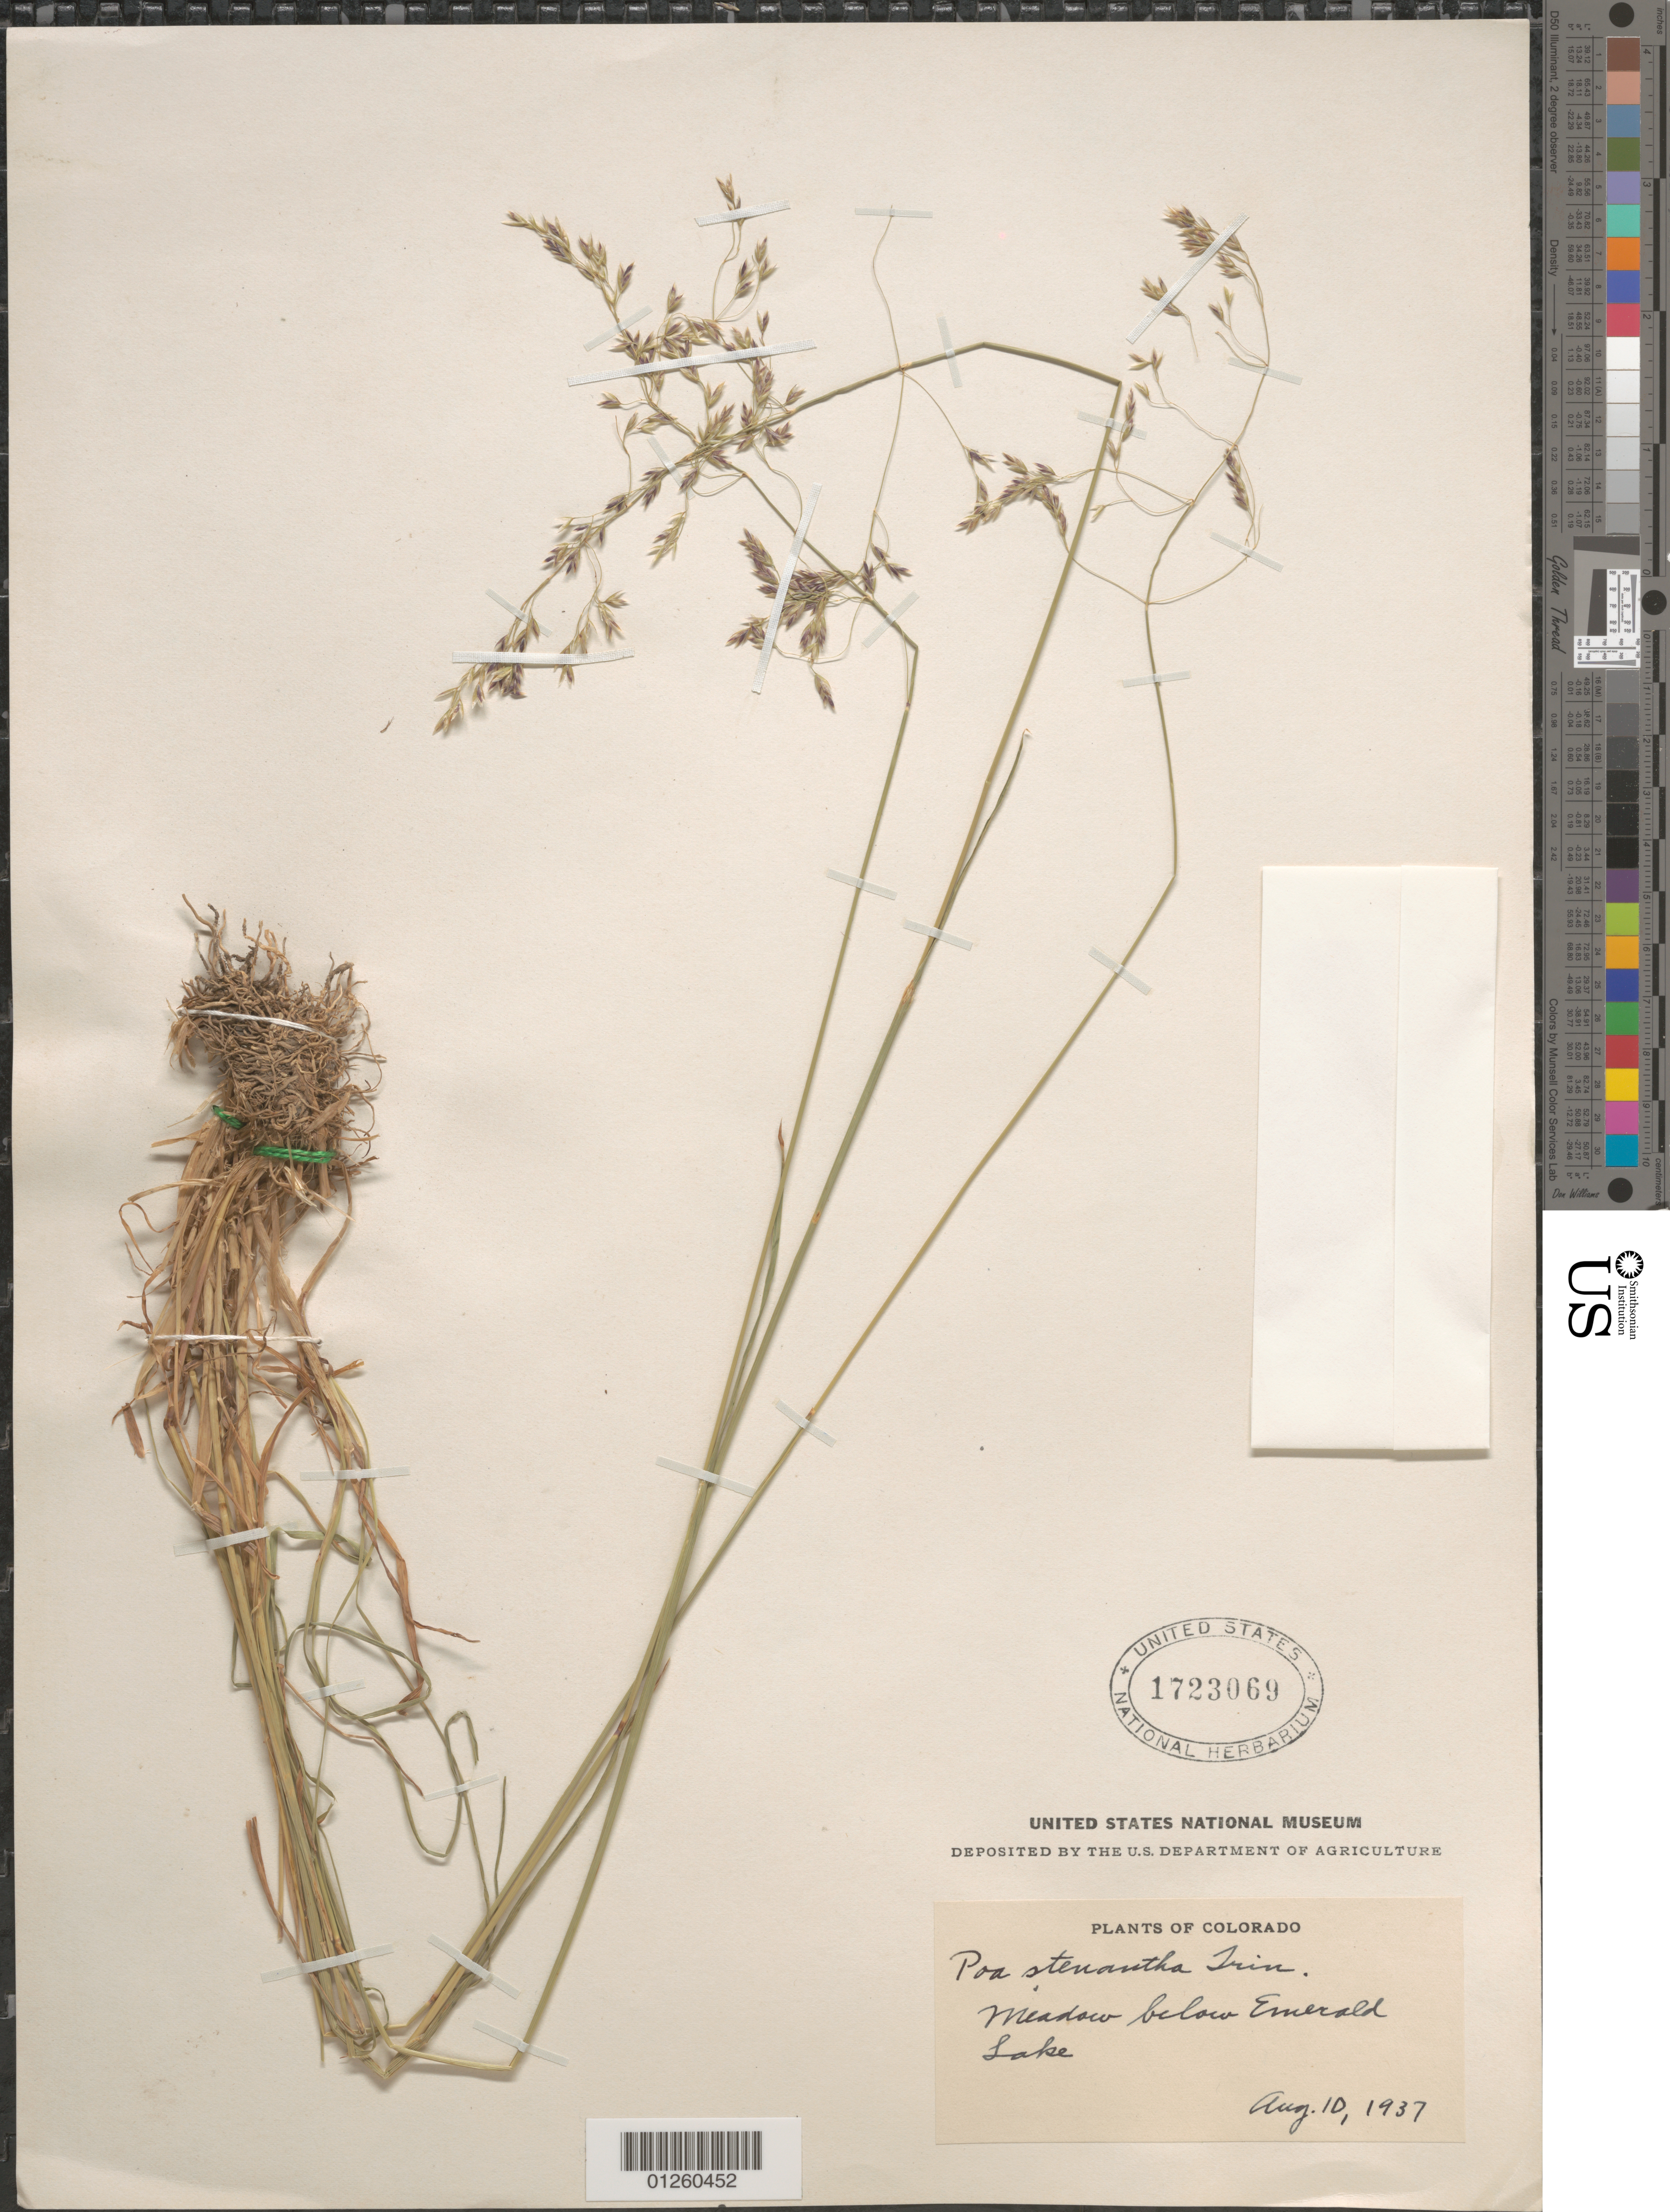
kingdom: Plantae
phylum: Tracheophyta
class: Liliopsida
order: Poales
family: Poaceae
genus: Poa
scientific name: Poa stenantha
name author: Trin.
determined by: Soreng, Robert J., Research Associate (BOT), Smithsonian Institution - National Museum of Natural History (UNITED STATES)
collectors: Anonymous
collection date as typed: Aug. 10, 1937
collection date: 1937-08-10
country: United States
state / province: Colorado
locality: Meadow below Emerald Lake.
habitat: Meadow below Emerald Lake.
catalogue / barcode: US 1723069